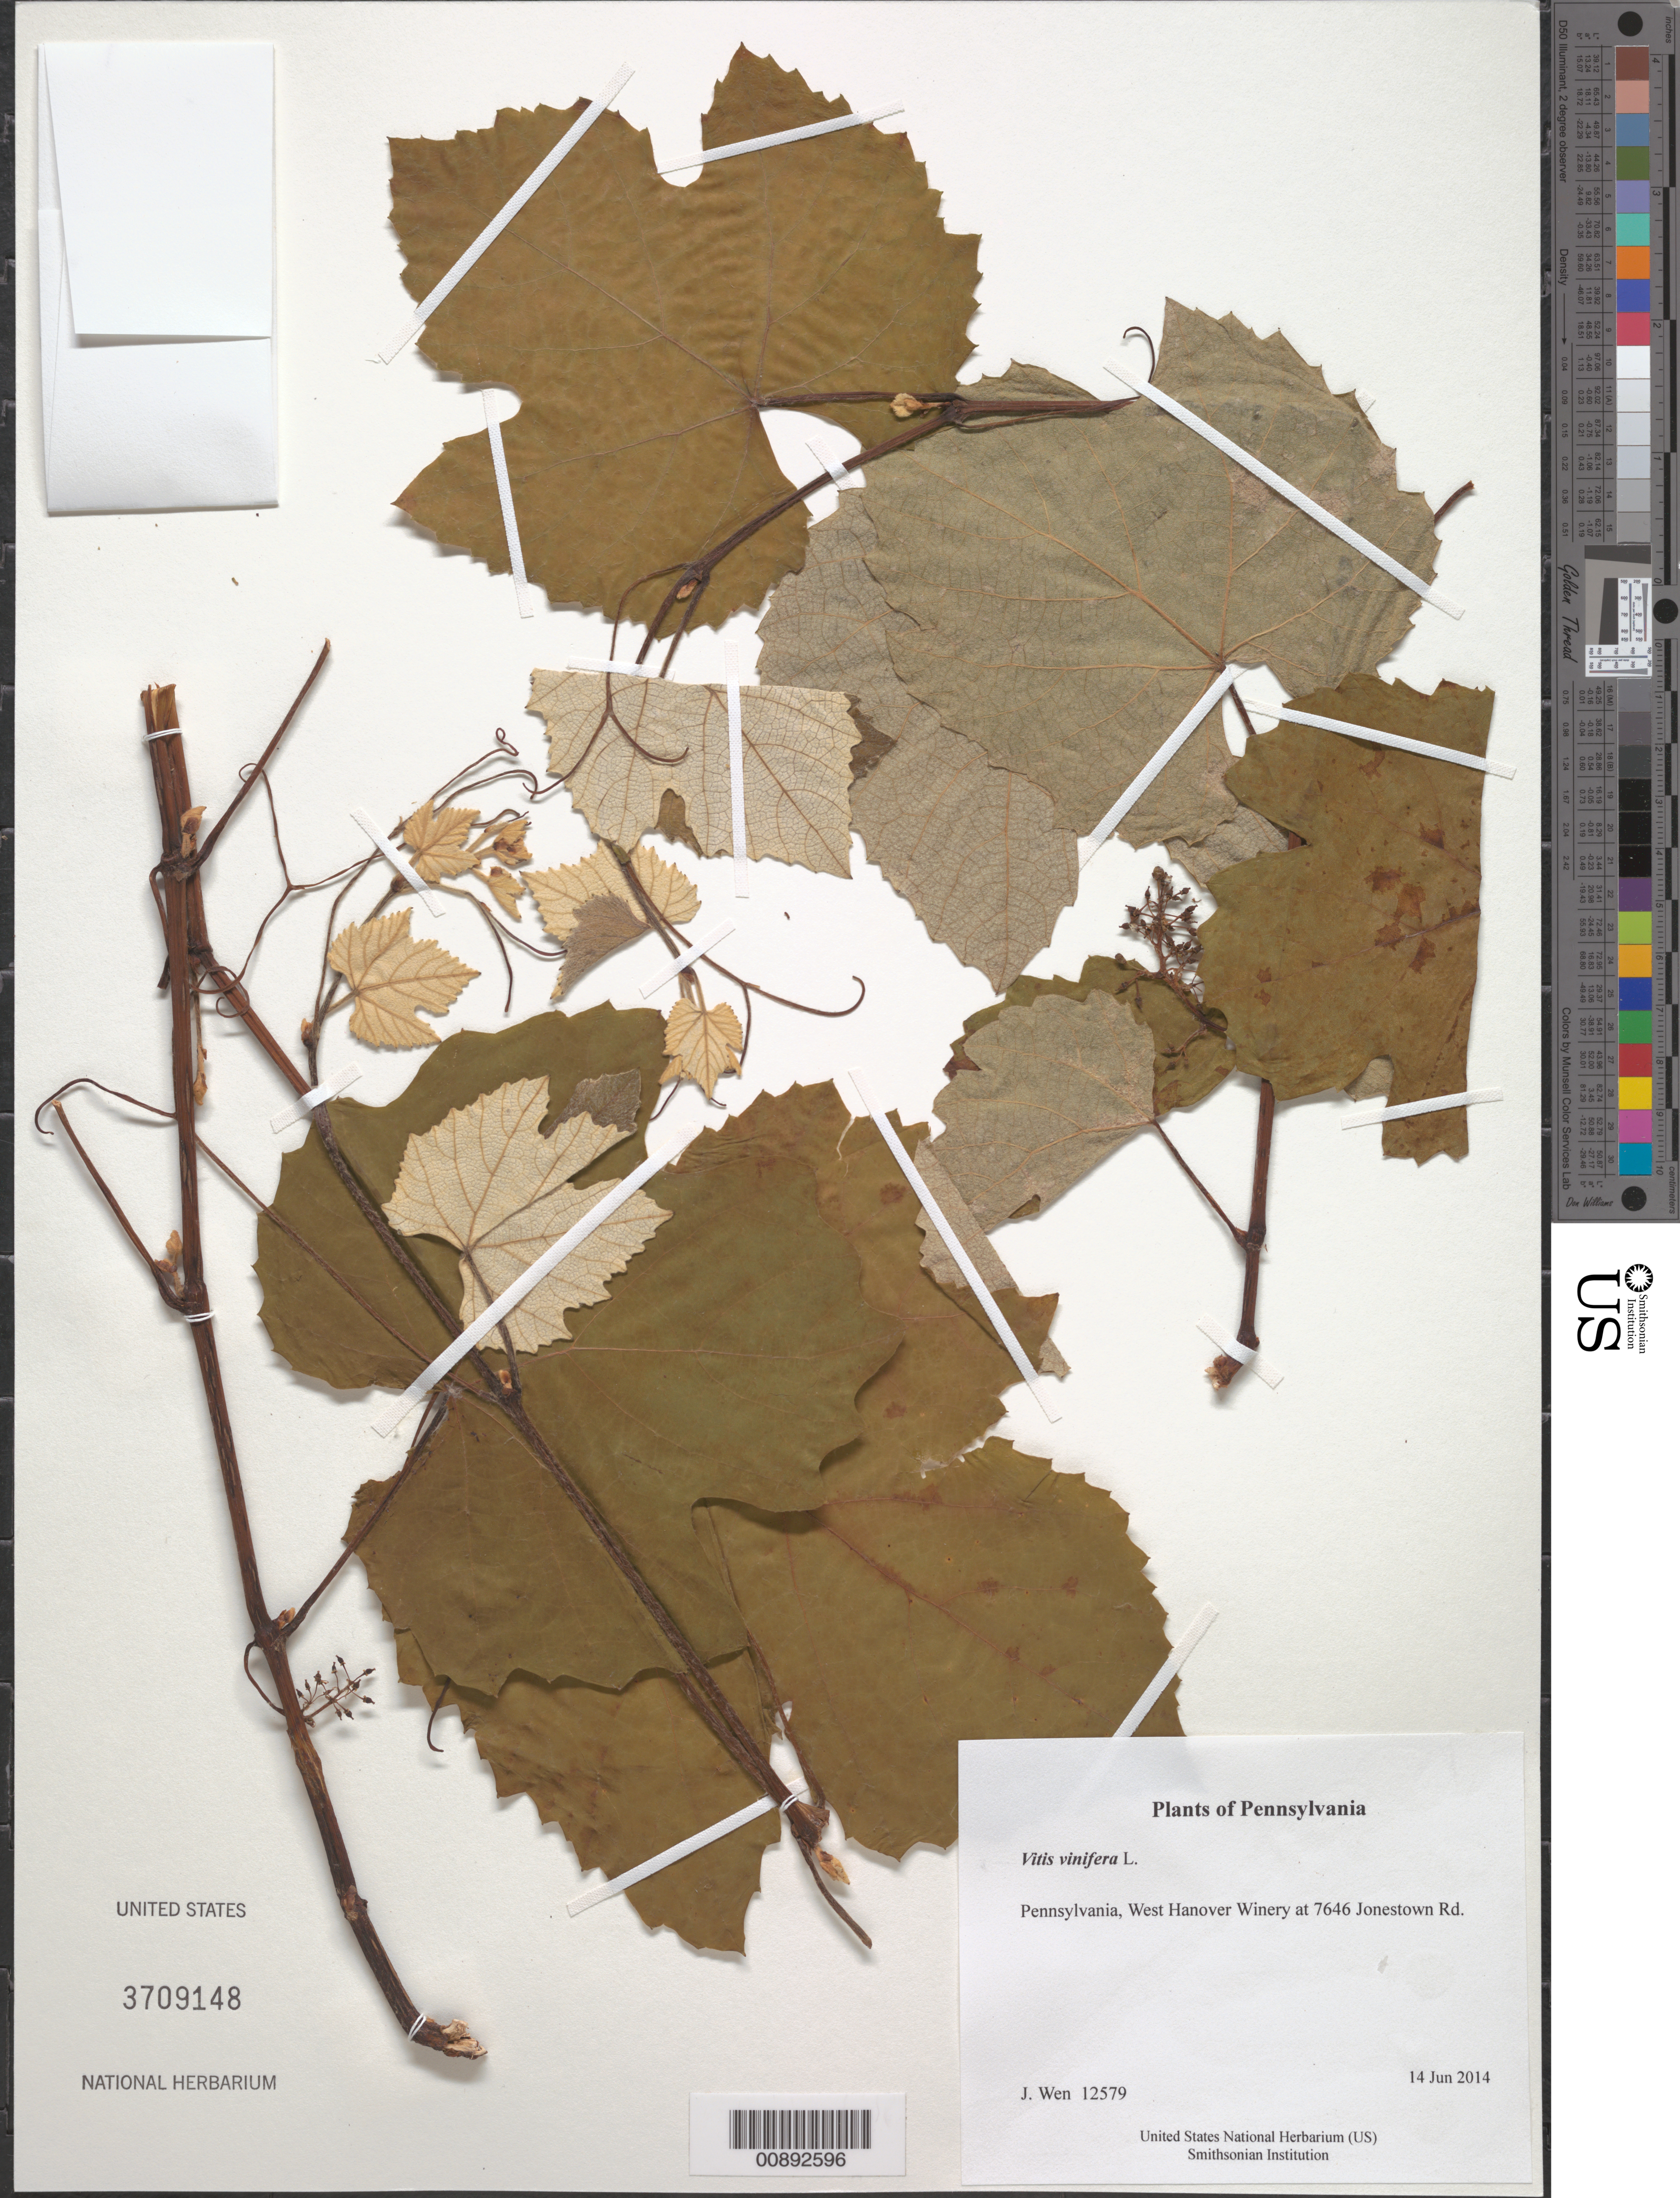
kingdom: Plantae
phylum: Tracheophyta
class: Magnoliopsida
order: Vitales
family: Vitaceae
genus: Vitis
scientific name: Vitis vinifera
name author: L.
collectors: J. Wen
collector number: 12579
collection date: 2014-06-14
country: United States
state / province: Pennsylvania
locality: West Hanover Winery at 7646 Jonestown Rd.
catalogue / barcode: US 3709148